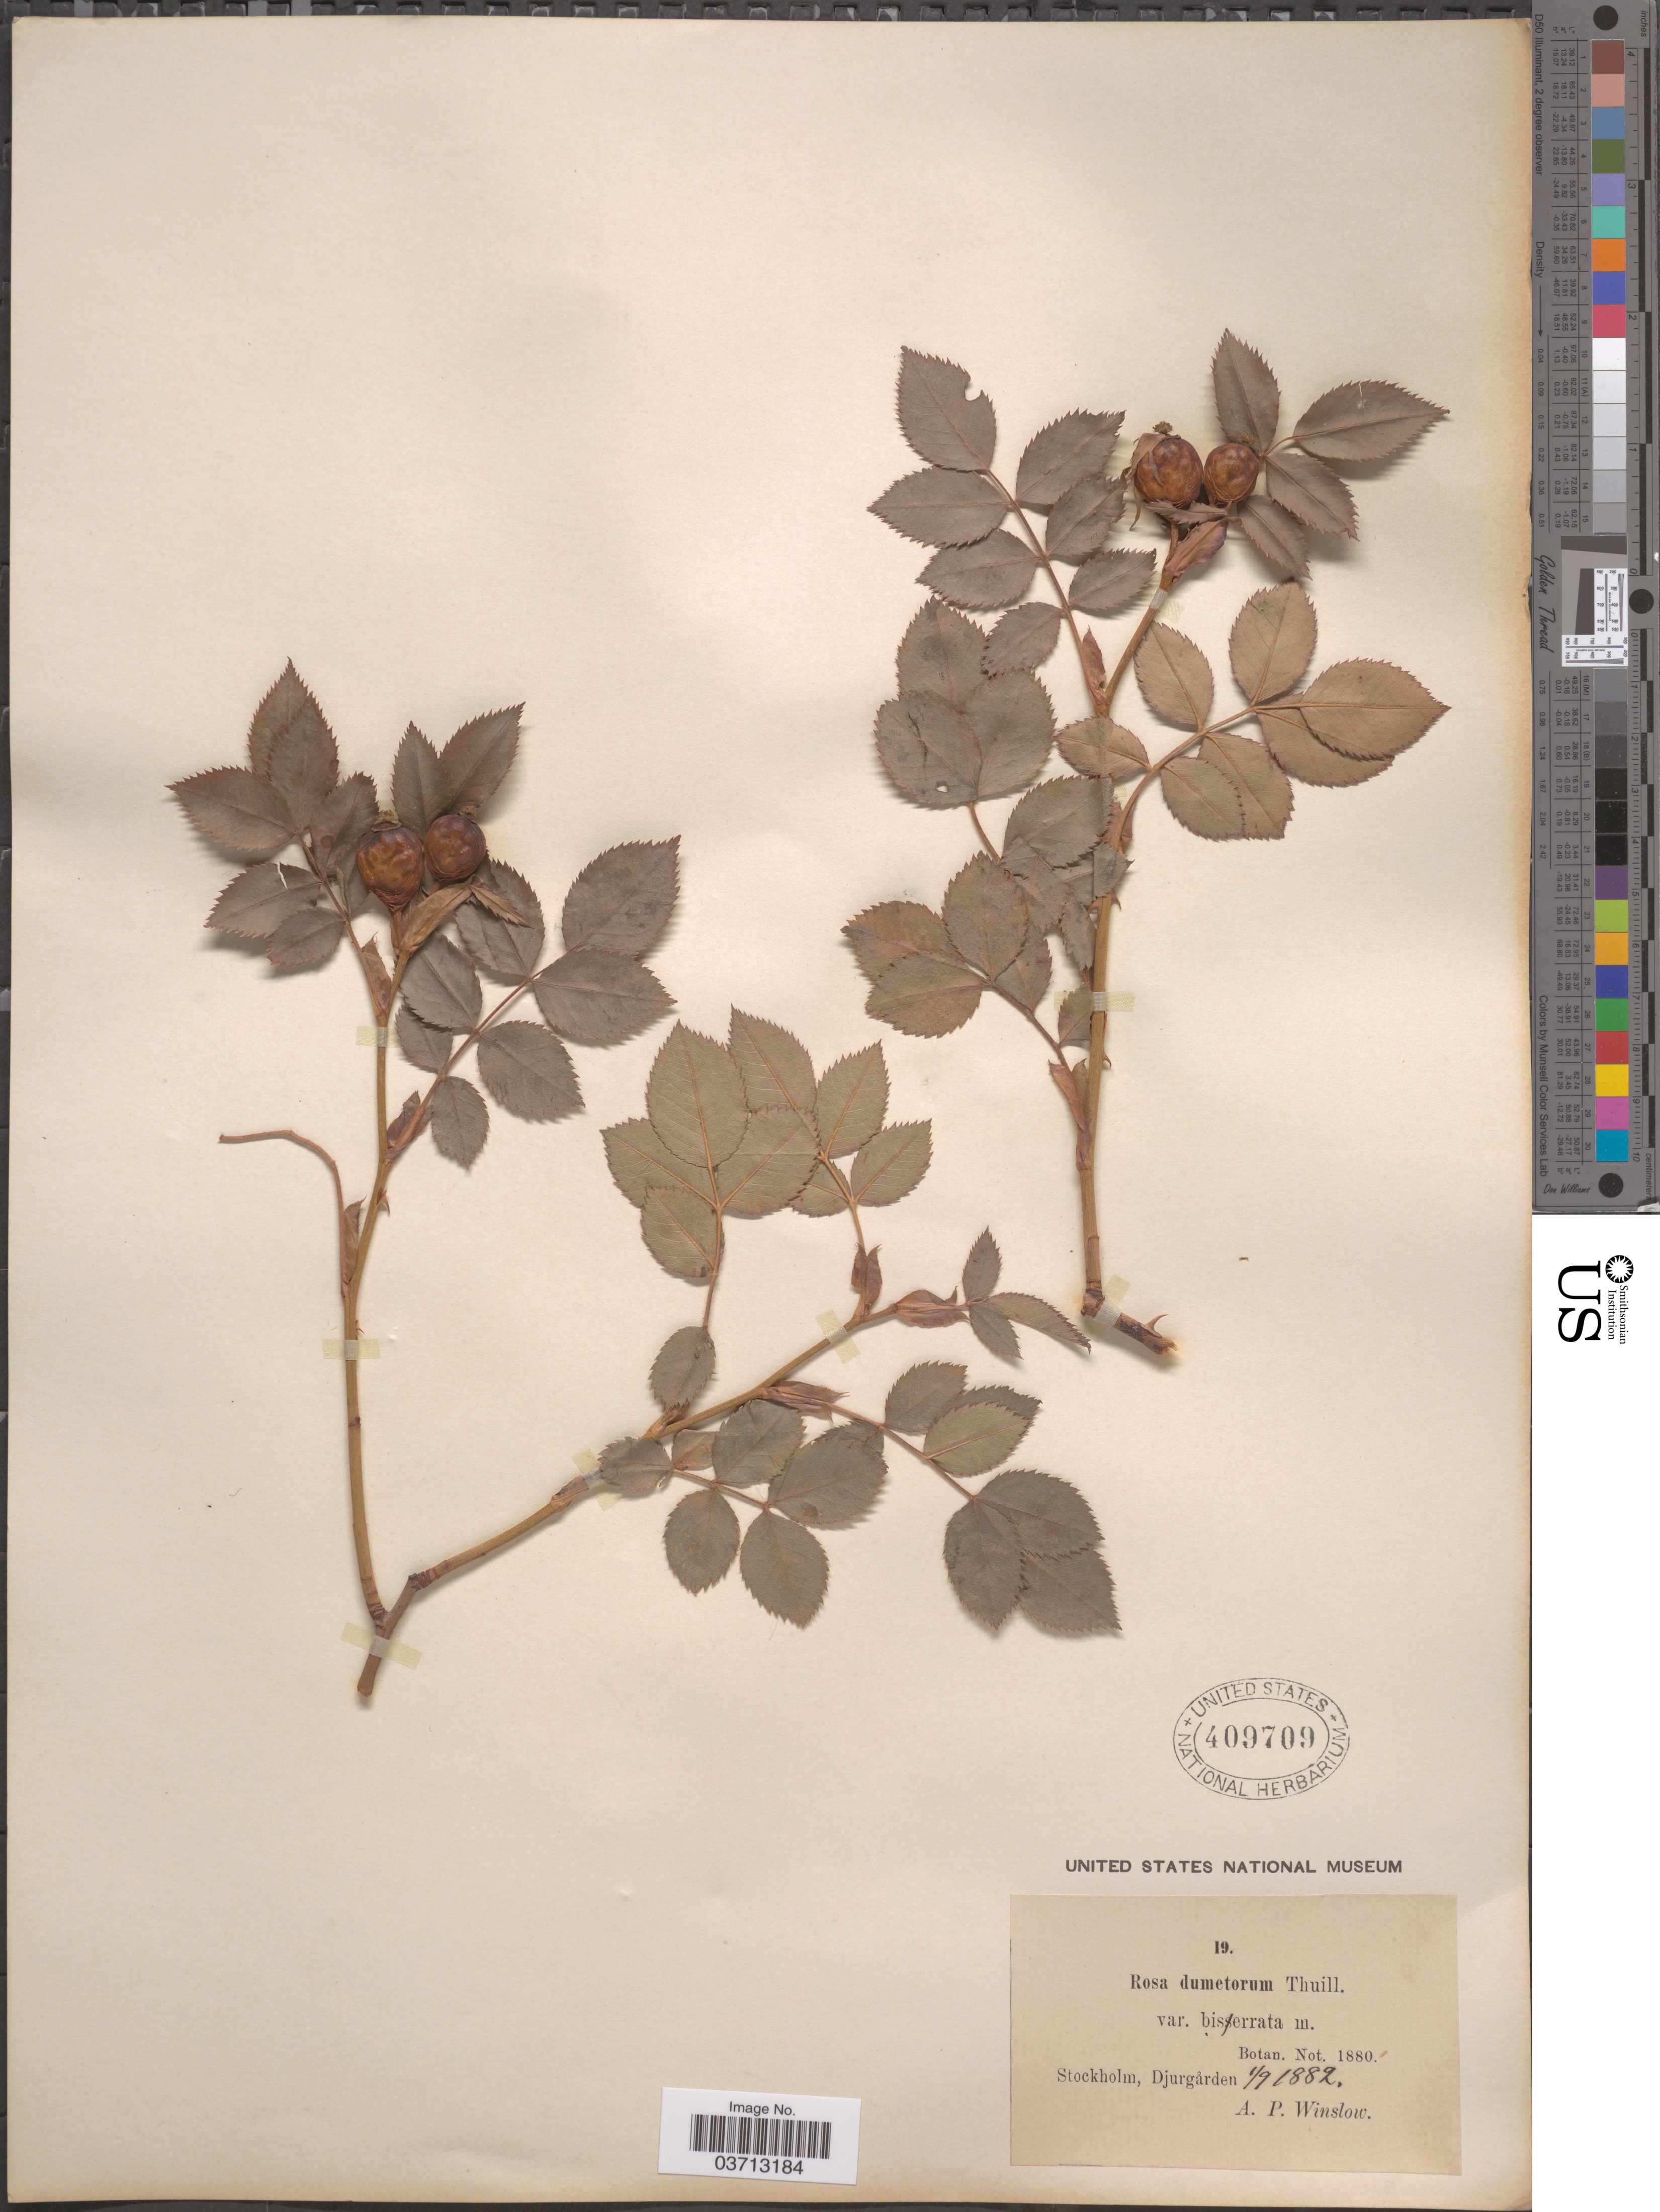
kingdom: Plantae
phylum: Tracheophyta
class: Magnoliopsida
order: Rosales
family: Rosaceae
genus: Rosa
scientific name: Rosa dumetorum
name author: Lange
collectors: A. Winslow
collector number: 19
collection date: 1882-09-01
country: Sweden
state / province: Stockholm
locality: Stockholm, Djurgården.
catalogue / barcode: US 409709